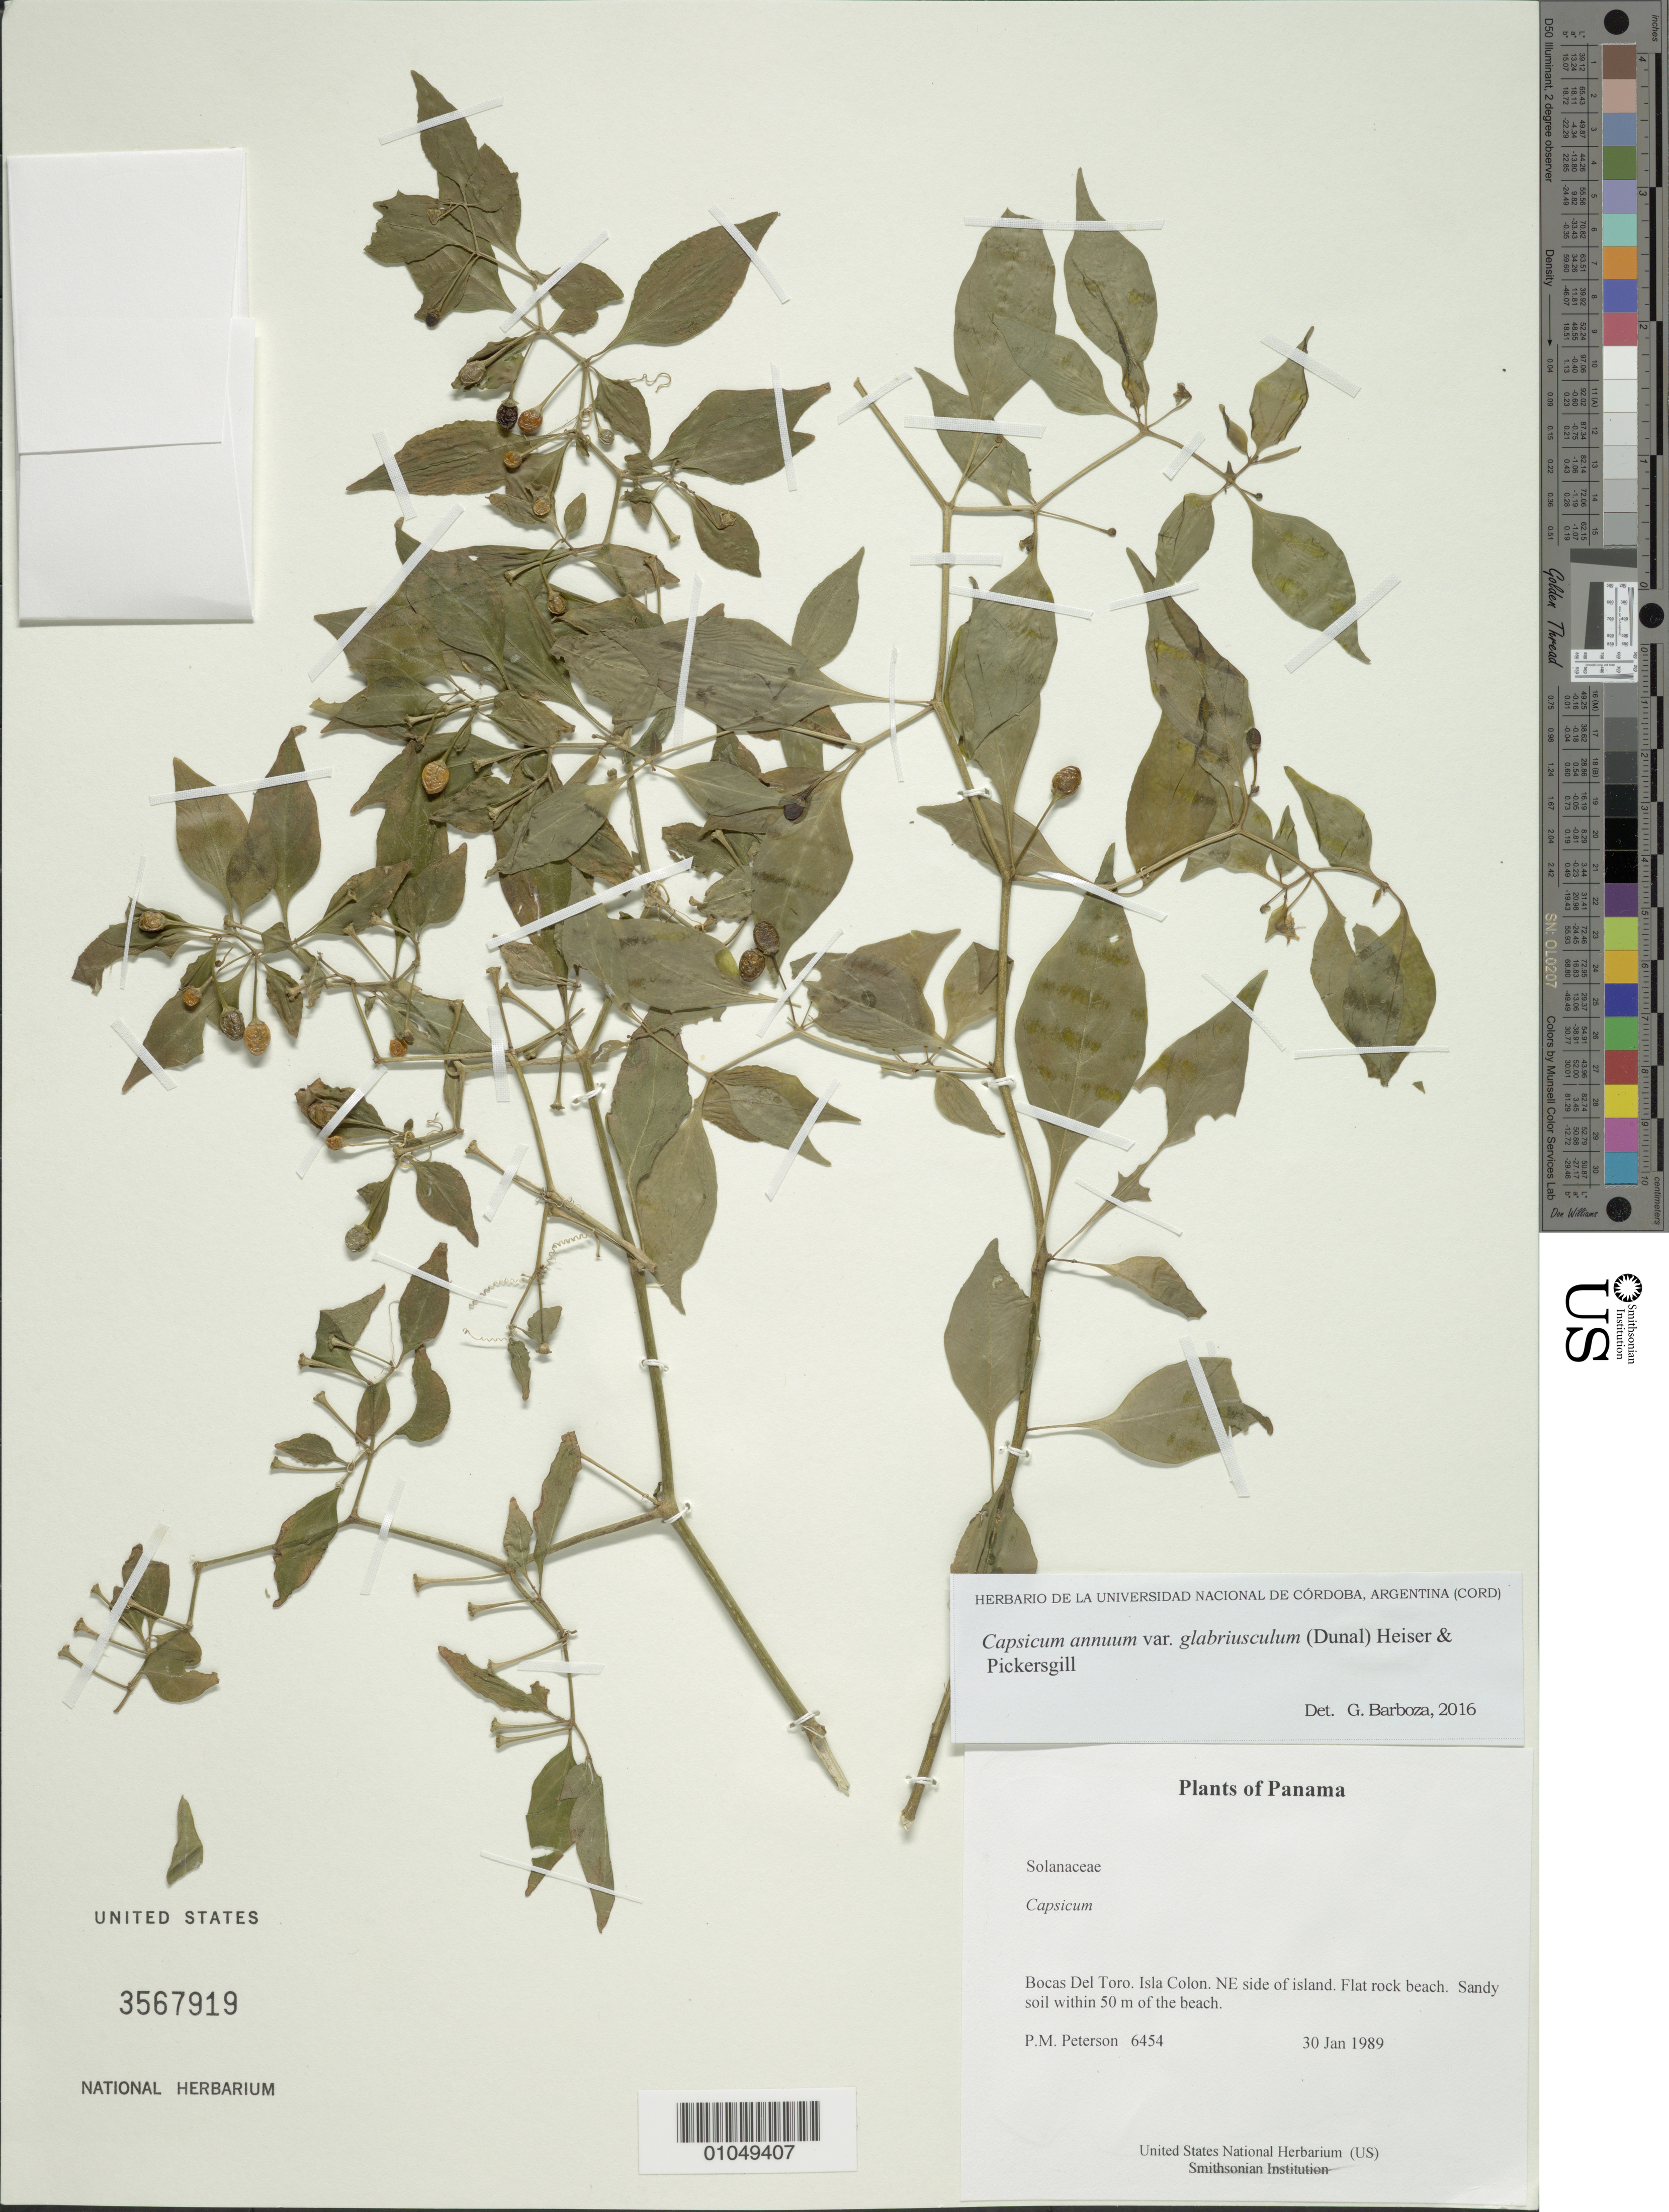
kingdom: Plantae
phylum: Tracheophyta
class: Magnoliopsida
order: Solanales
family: Solanaceae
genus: Capsicum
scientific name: Capsicum annuum var. glabriusculum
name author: (Dunal) Heiser & Pickersgill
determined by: Barboza, G. E., (CORD), Museo Botanico - Cordoba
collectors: P. M. Peterson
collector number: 06454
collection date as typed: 30 Jan 1989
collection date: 1989-01-30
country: Panama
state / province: Bocas del Toro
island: Colón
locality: NE side of island.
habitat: Flat rock beach. Sandy soil within 50 m of the beach.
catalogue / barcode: US 3567919